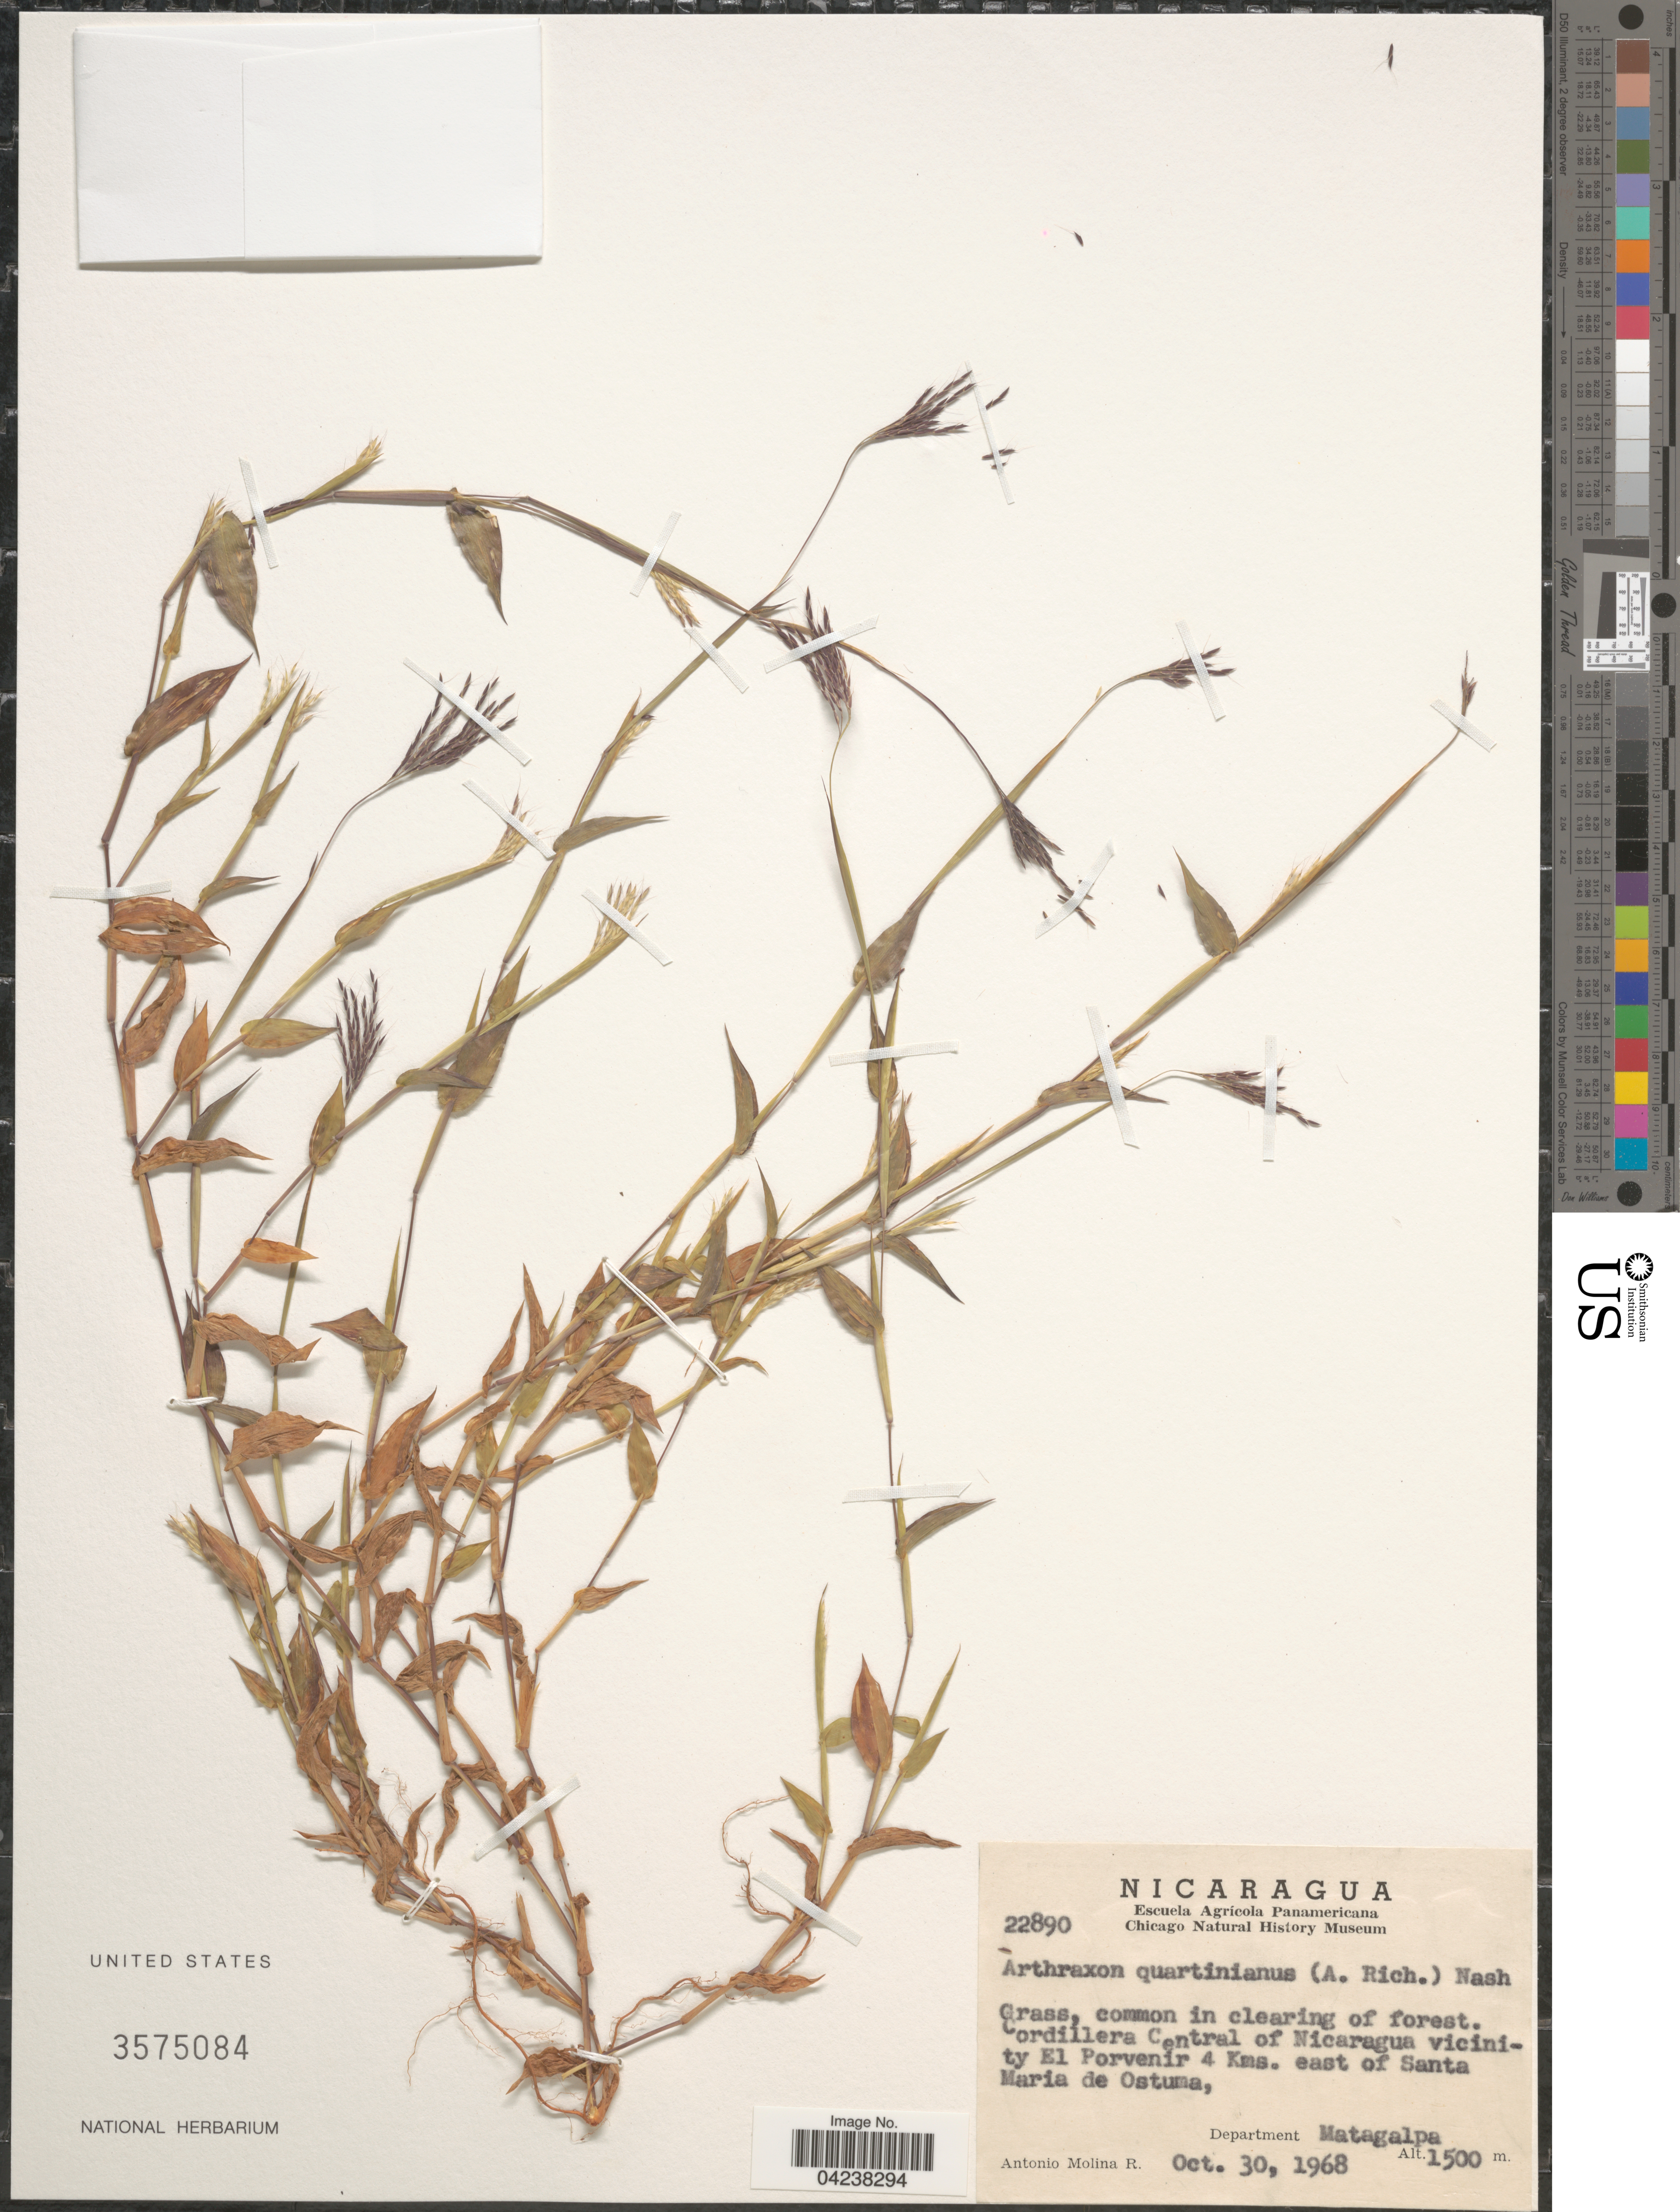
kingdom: Plantae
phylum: Tracheophyta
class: Liliopsida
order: Poales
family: Poaceae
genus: Arthraxon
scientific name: Arthraxon hispidus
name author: (Thunb.) Makino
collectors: A. Molina R.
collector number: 22890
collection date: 1968-10-30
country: Nicaragua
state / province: Matagalpa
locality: Common in clearing of forest. Cordillera Central of Nicaragua vicinity El Porvenir 4 Kms. east of Santa Maria de Ostuma. Department Matagalpa.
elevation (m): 1500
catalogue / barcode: US 3575084